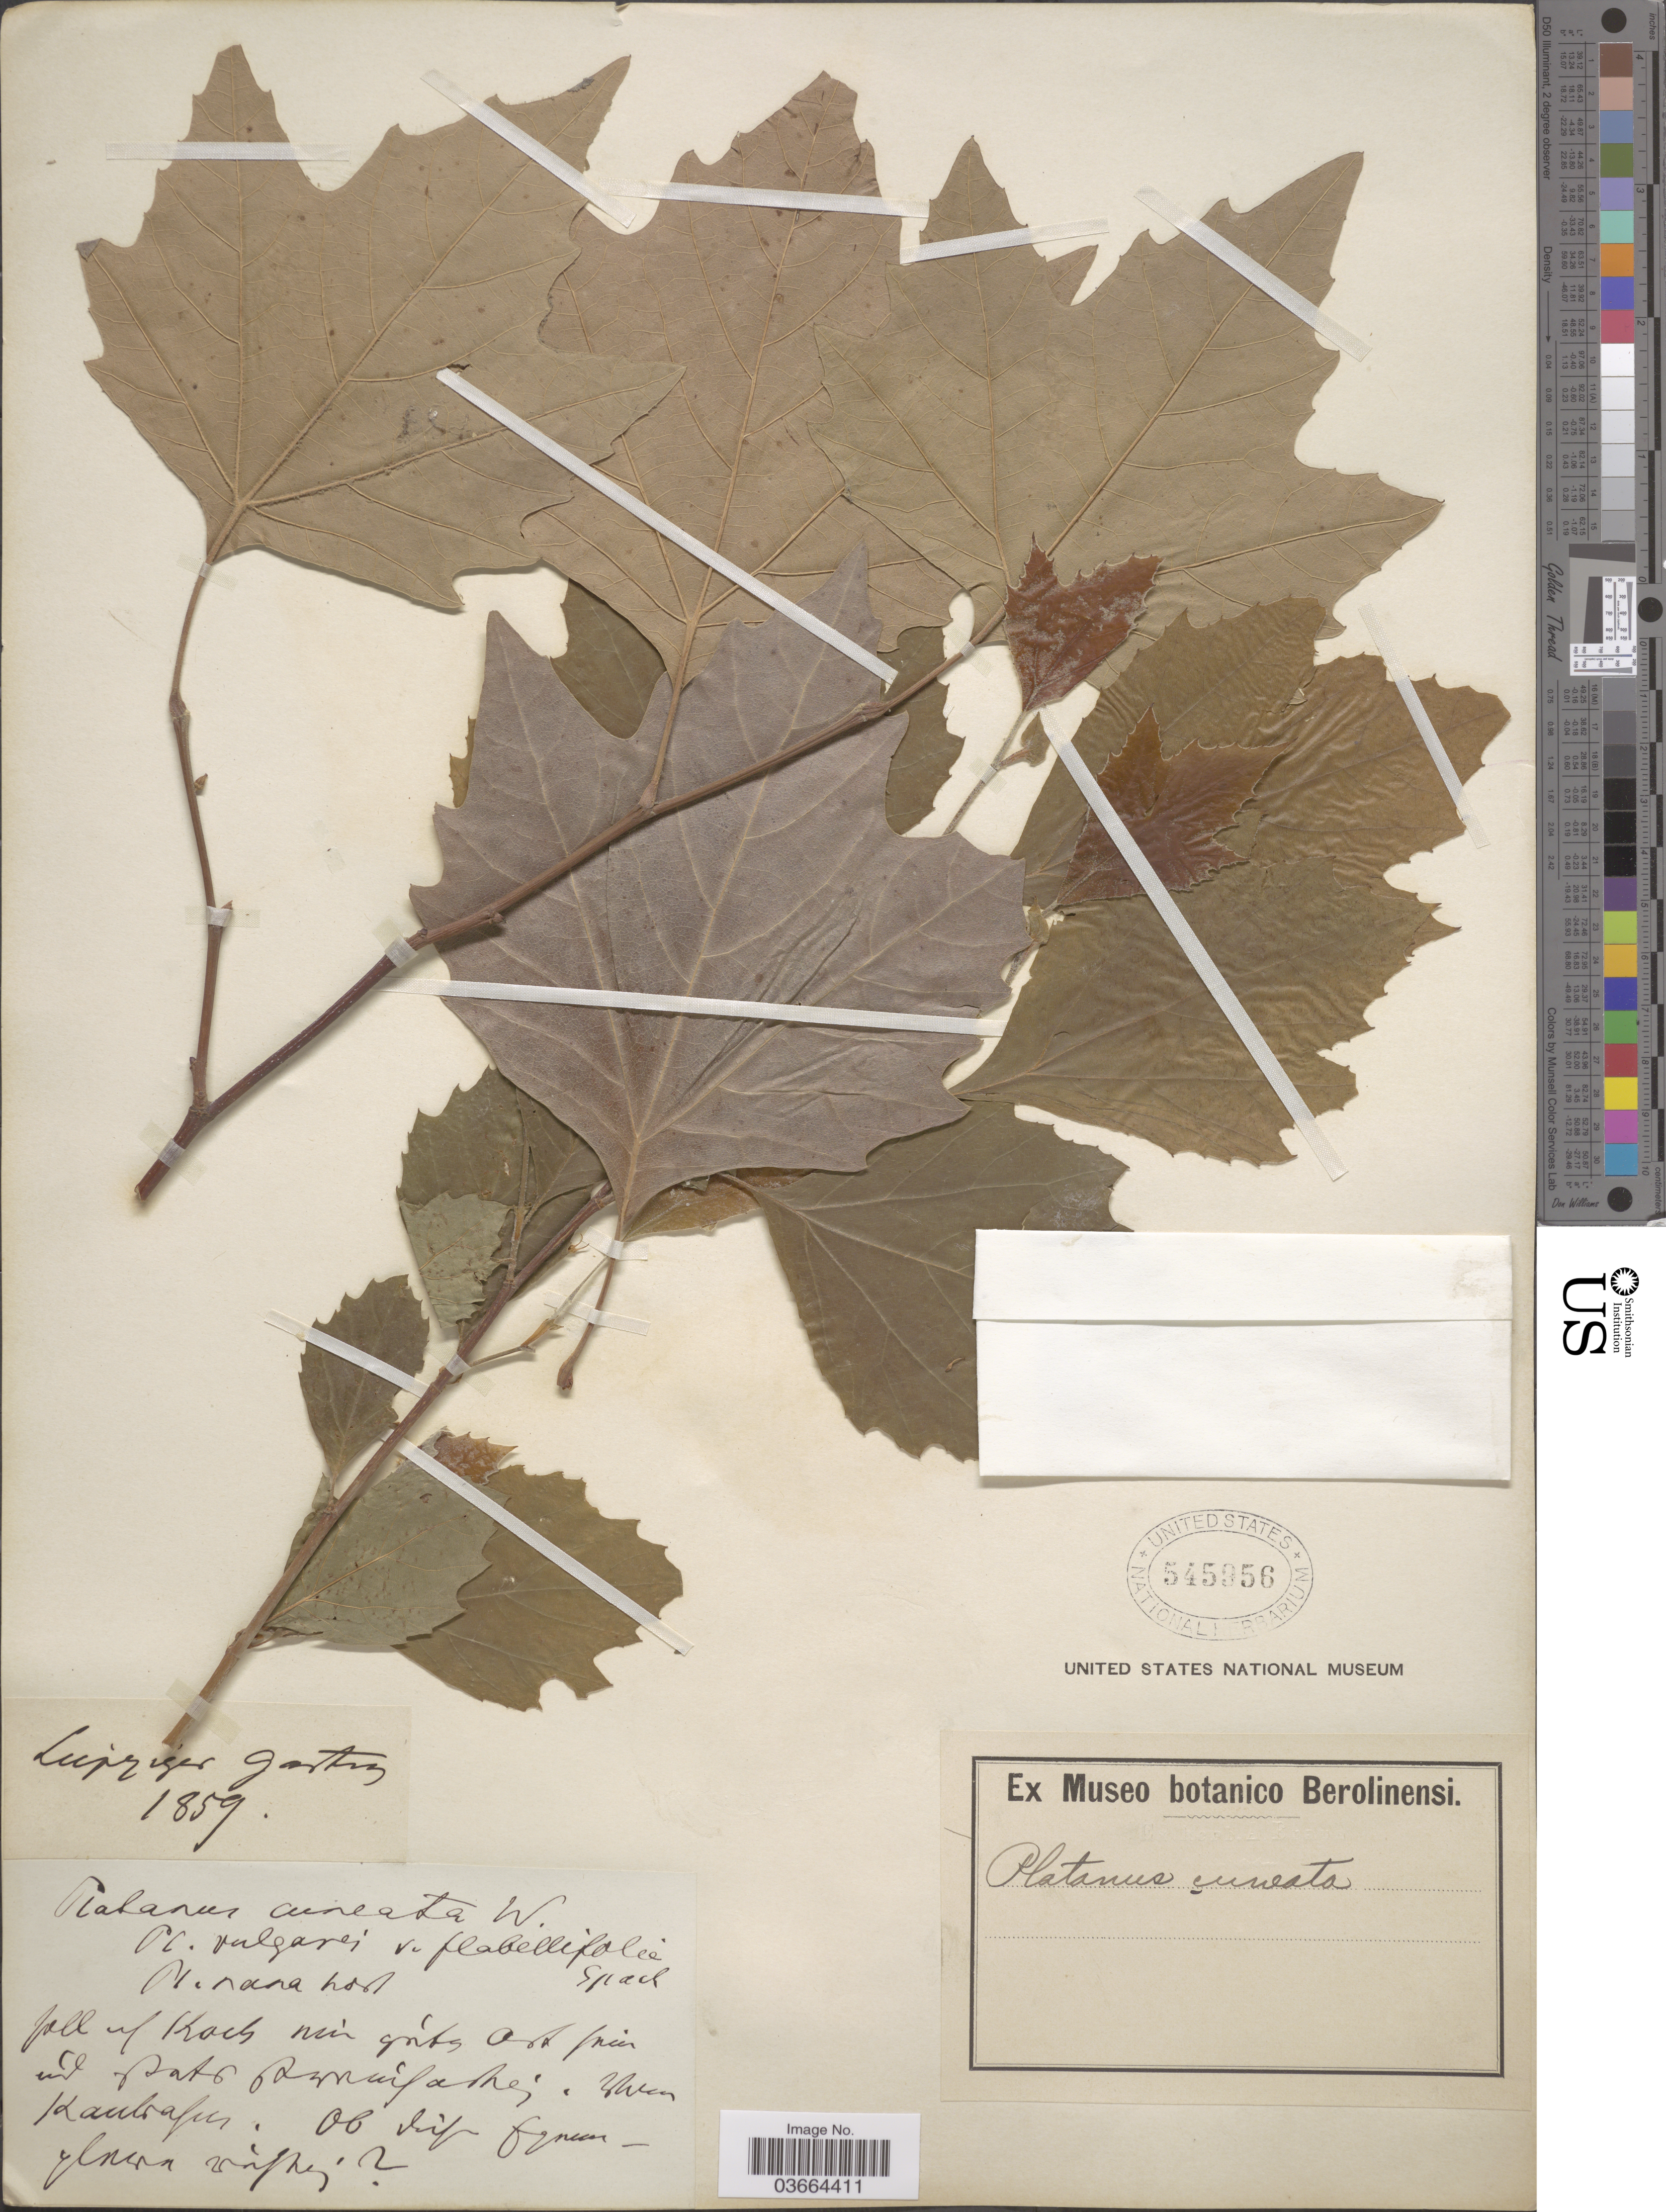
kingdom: Plantae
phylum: Tracheophyta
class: Magnoliopsida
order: Proteales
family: Platanaceae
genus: Platanus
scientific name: Platanus cuneata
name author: Willd.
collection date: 1859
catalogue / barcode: US 545956